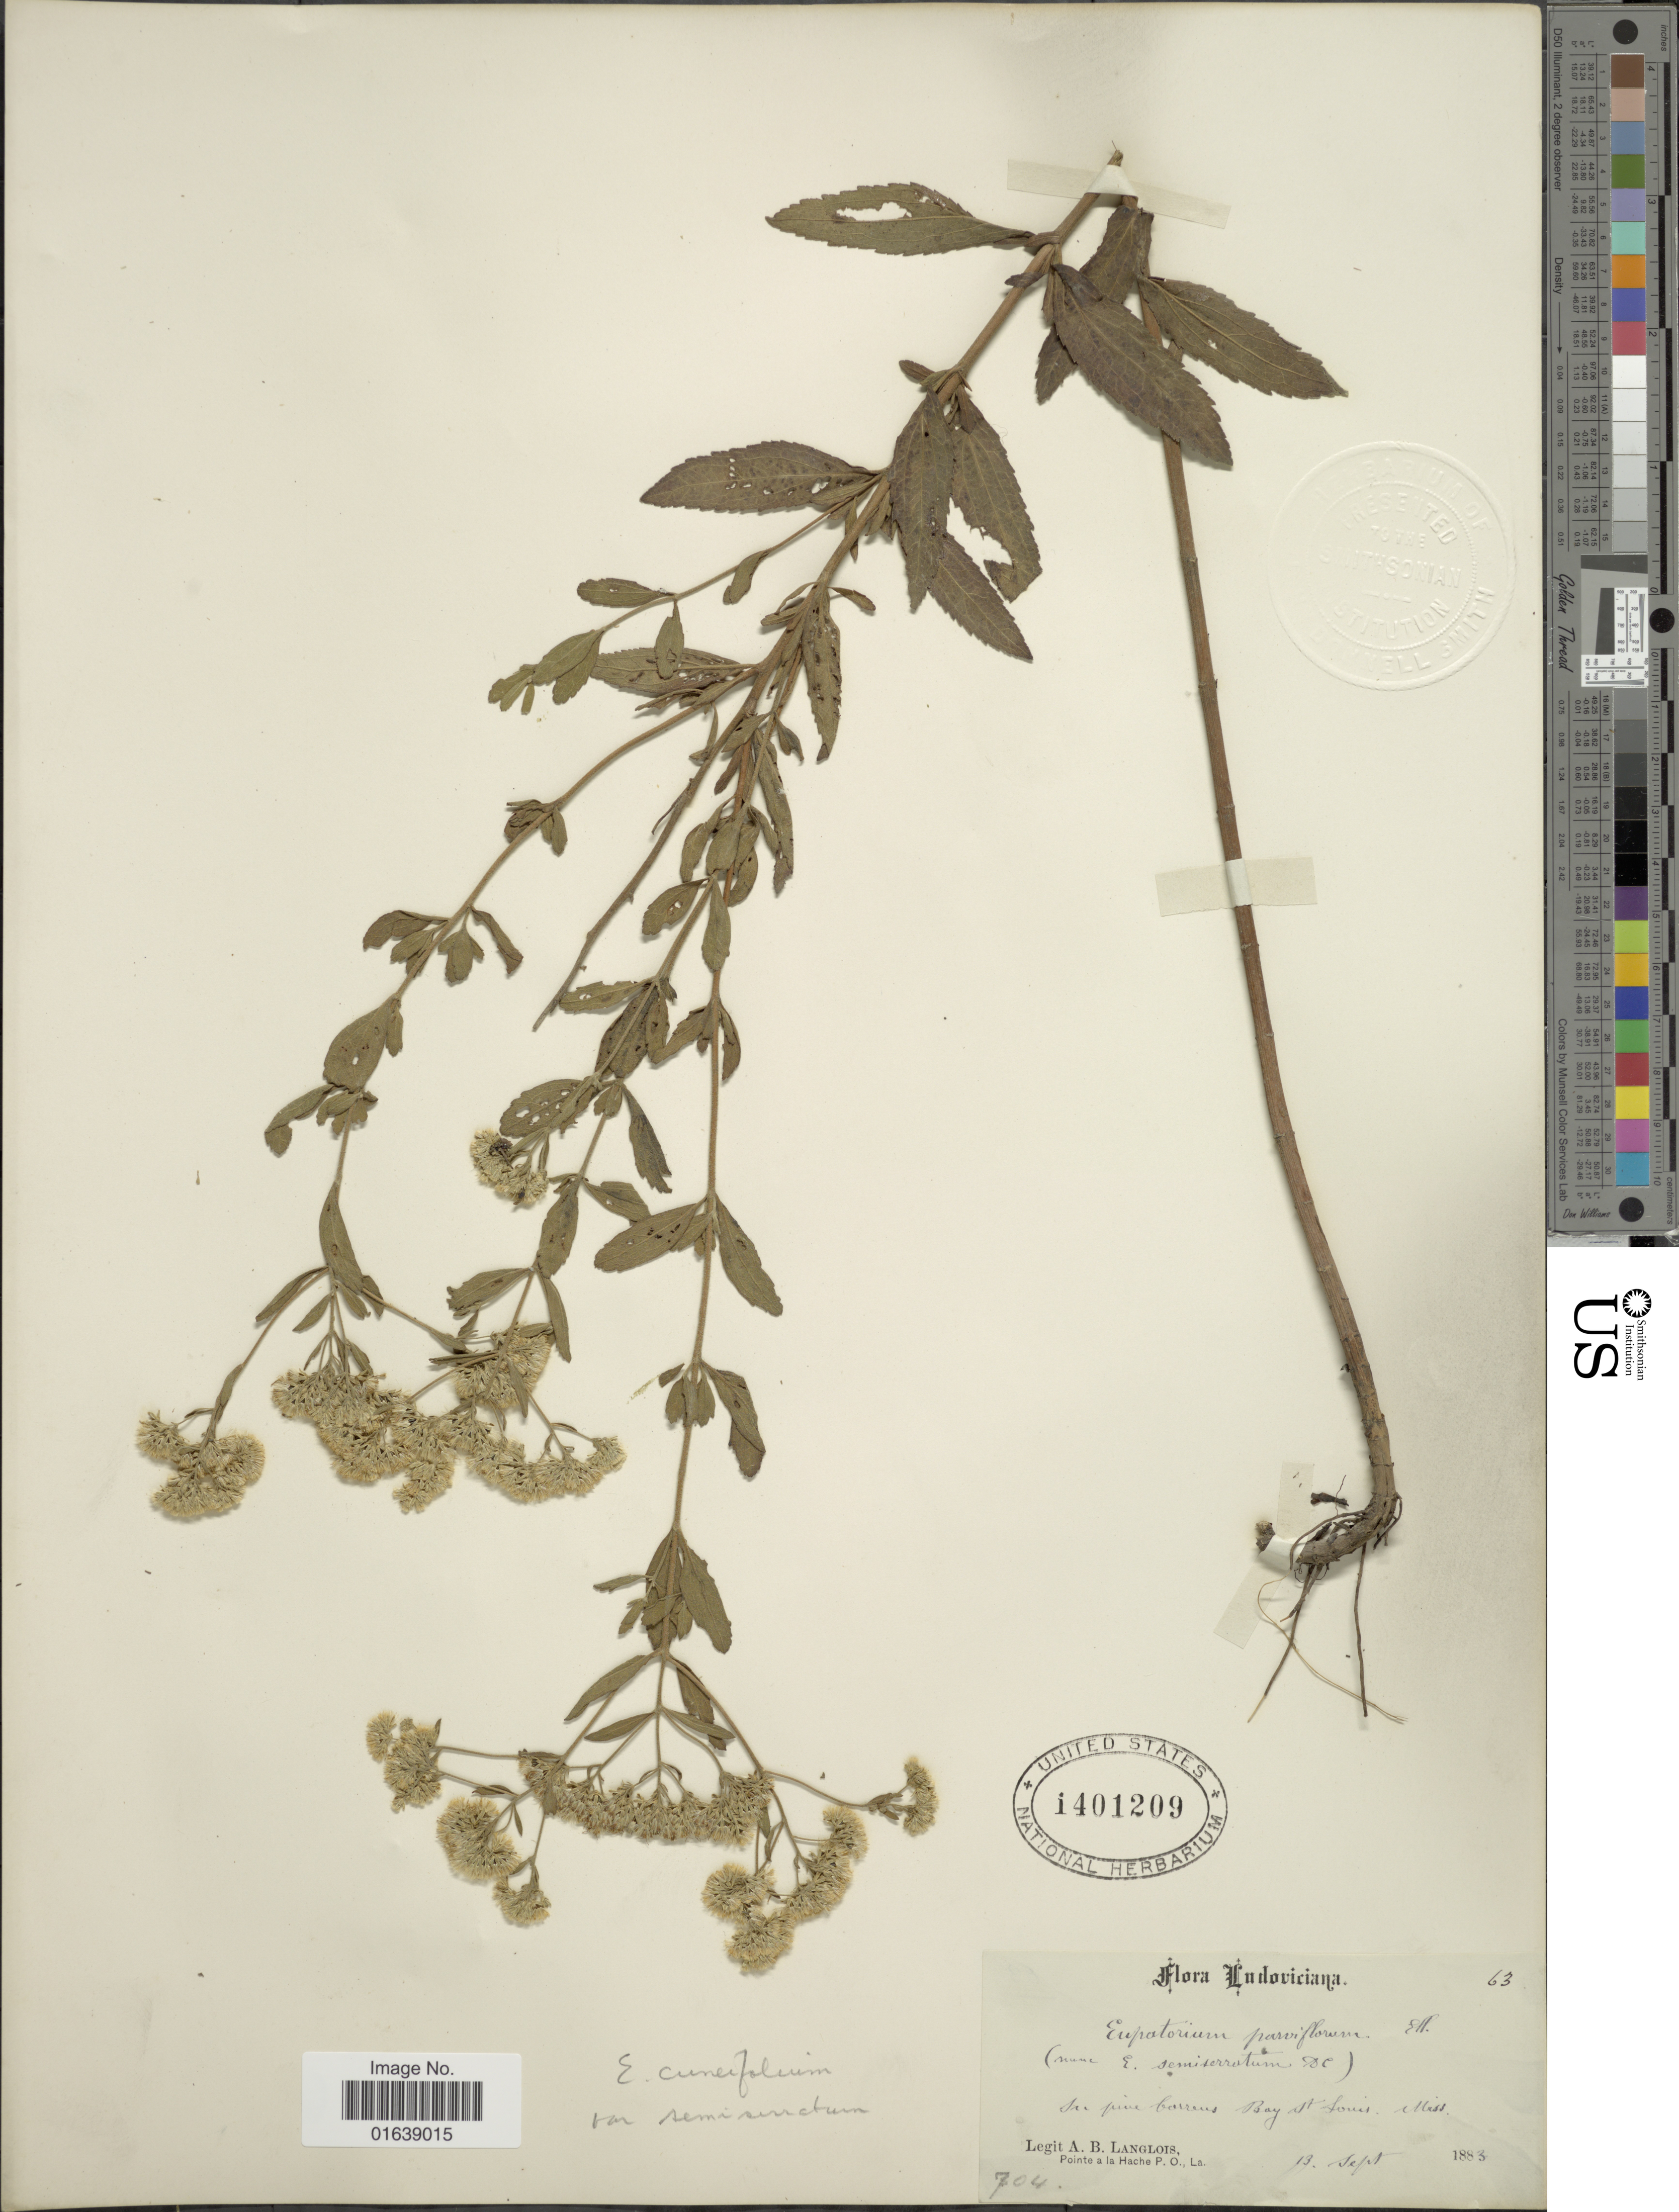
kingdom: Plantae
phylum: Tracheophyta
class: Magnoliopsida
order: Asterales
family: Asteraceae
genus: Eupatorium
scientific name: Eupatorium cuneifolium var. semiserratum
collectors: A. Langlois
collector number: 704/63?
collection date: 1883-09-13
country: United States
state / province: Mississippi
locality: In pine barrens Bay St. Louis. Miss. Ludoviciana.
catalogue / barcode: US 1401209